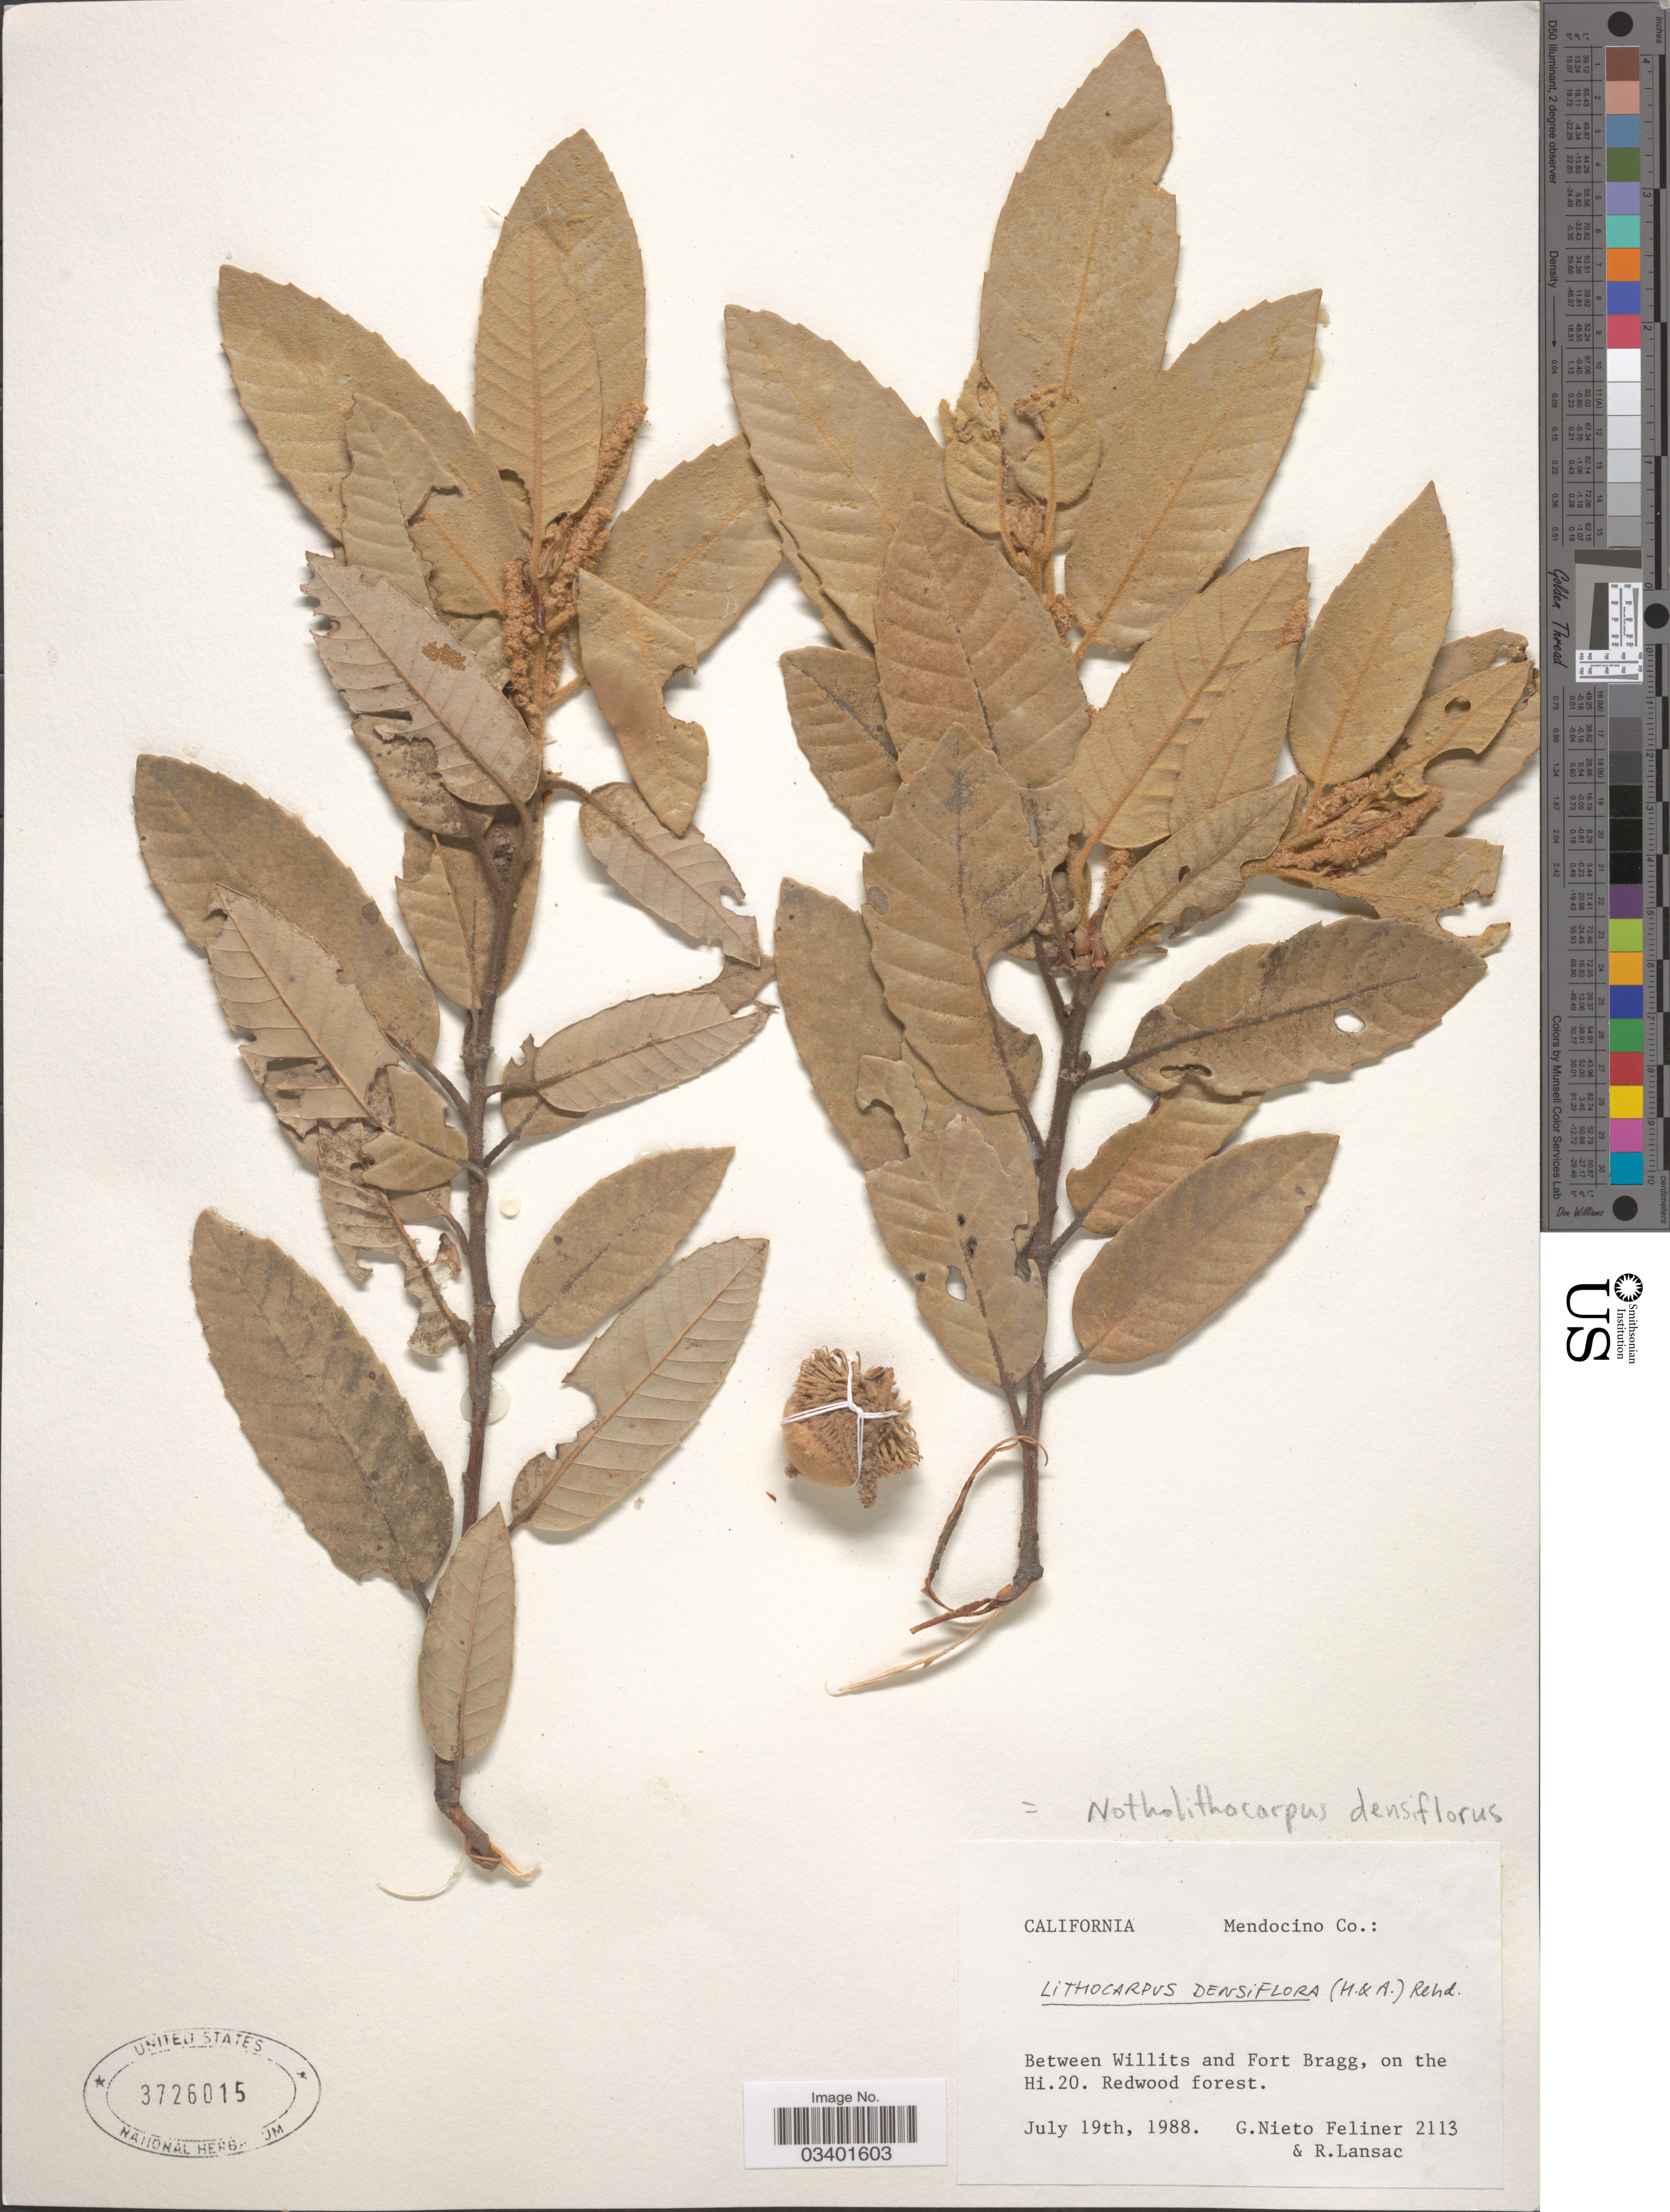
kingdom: Plantae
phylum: Tracheophyta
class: Magnoliopsida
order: Fagales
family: Fagaceae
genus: Notholithocarpus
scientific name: Notholithocarpus densiflorus var. densiflorus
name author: (Hook. & Arn.) P. S. Manos et al.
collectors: G. Nieto Feliner & R. Lansac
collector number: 2113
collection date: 1988-07-19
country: United States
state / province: California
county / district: Mendocino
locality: Mendocino Co.: Between Willits and Fort Bragg, on the Hi. 20.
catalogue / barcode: US 3726015